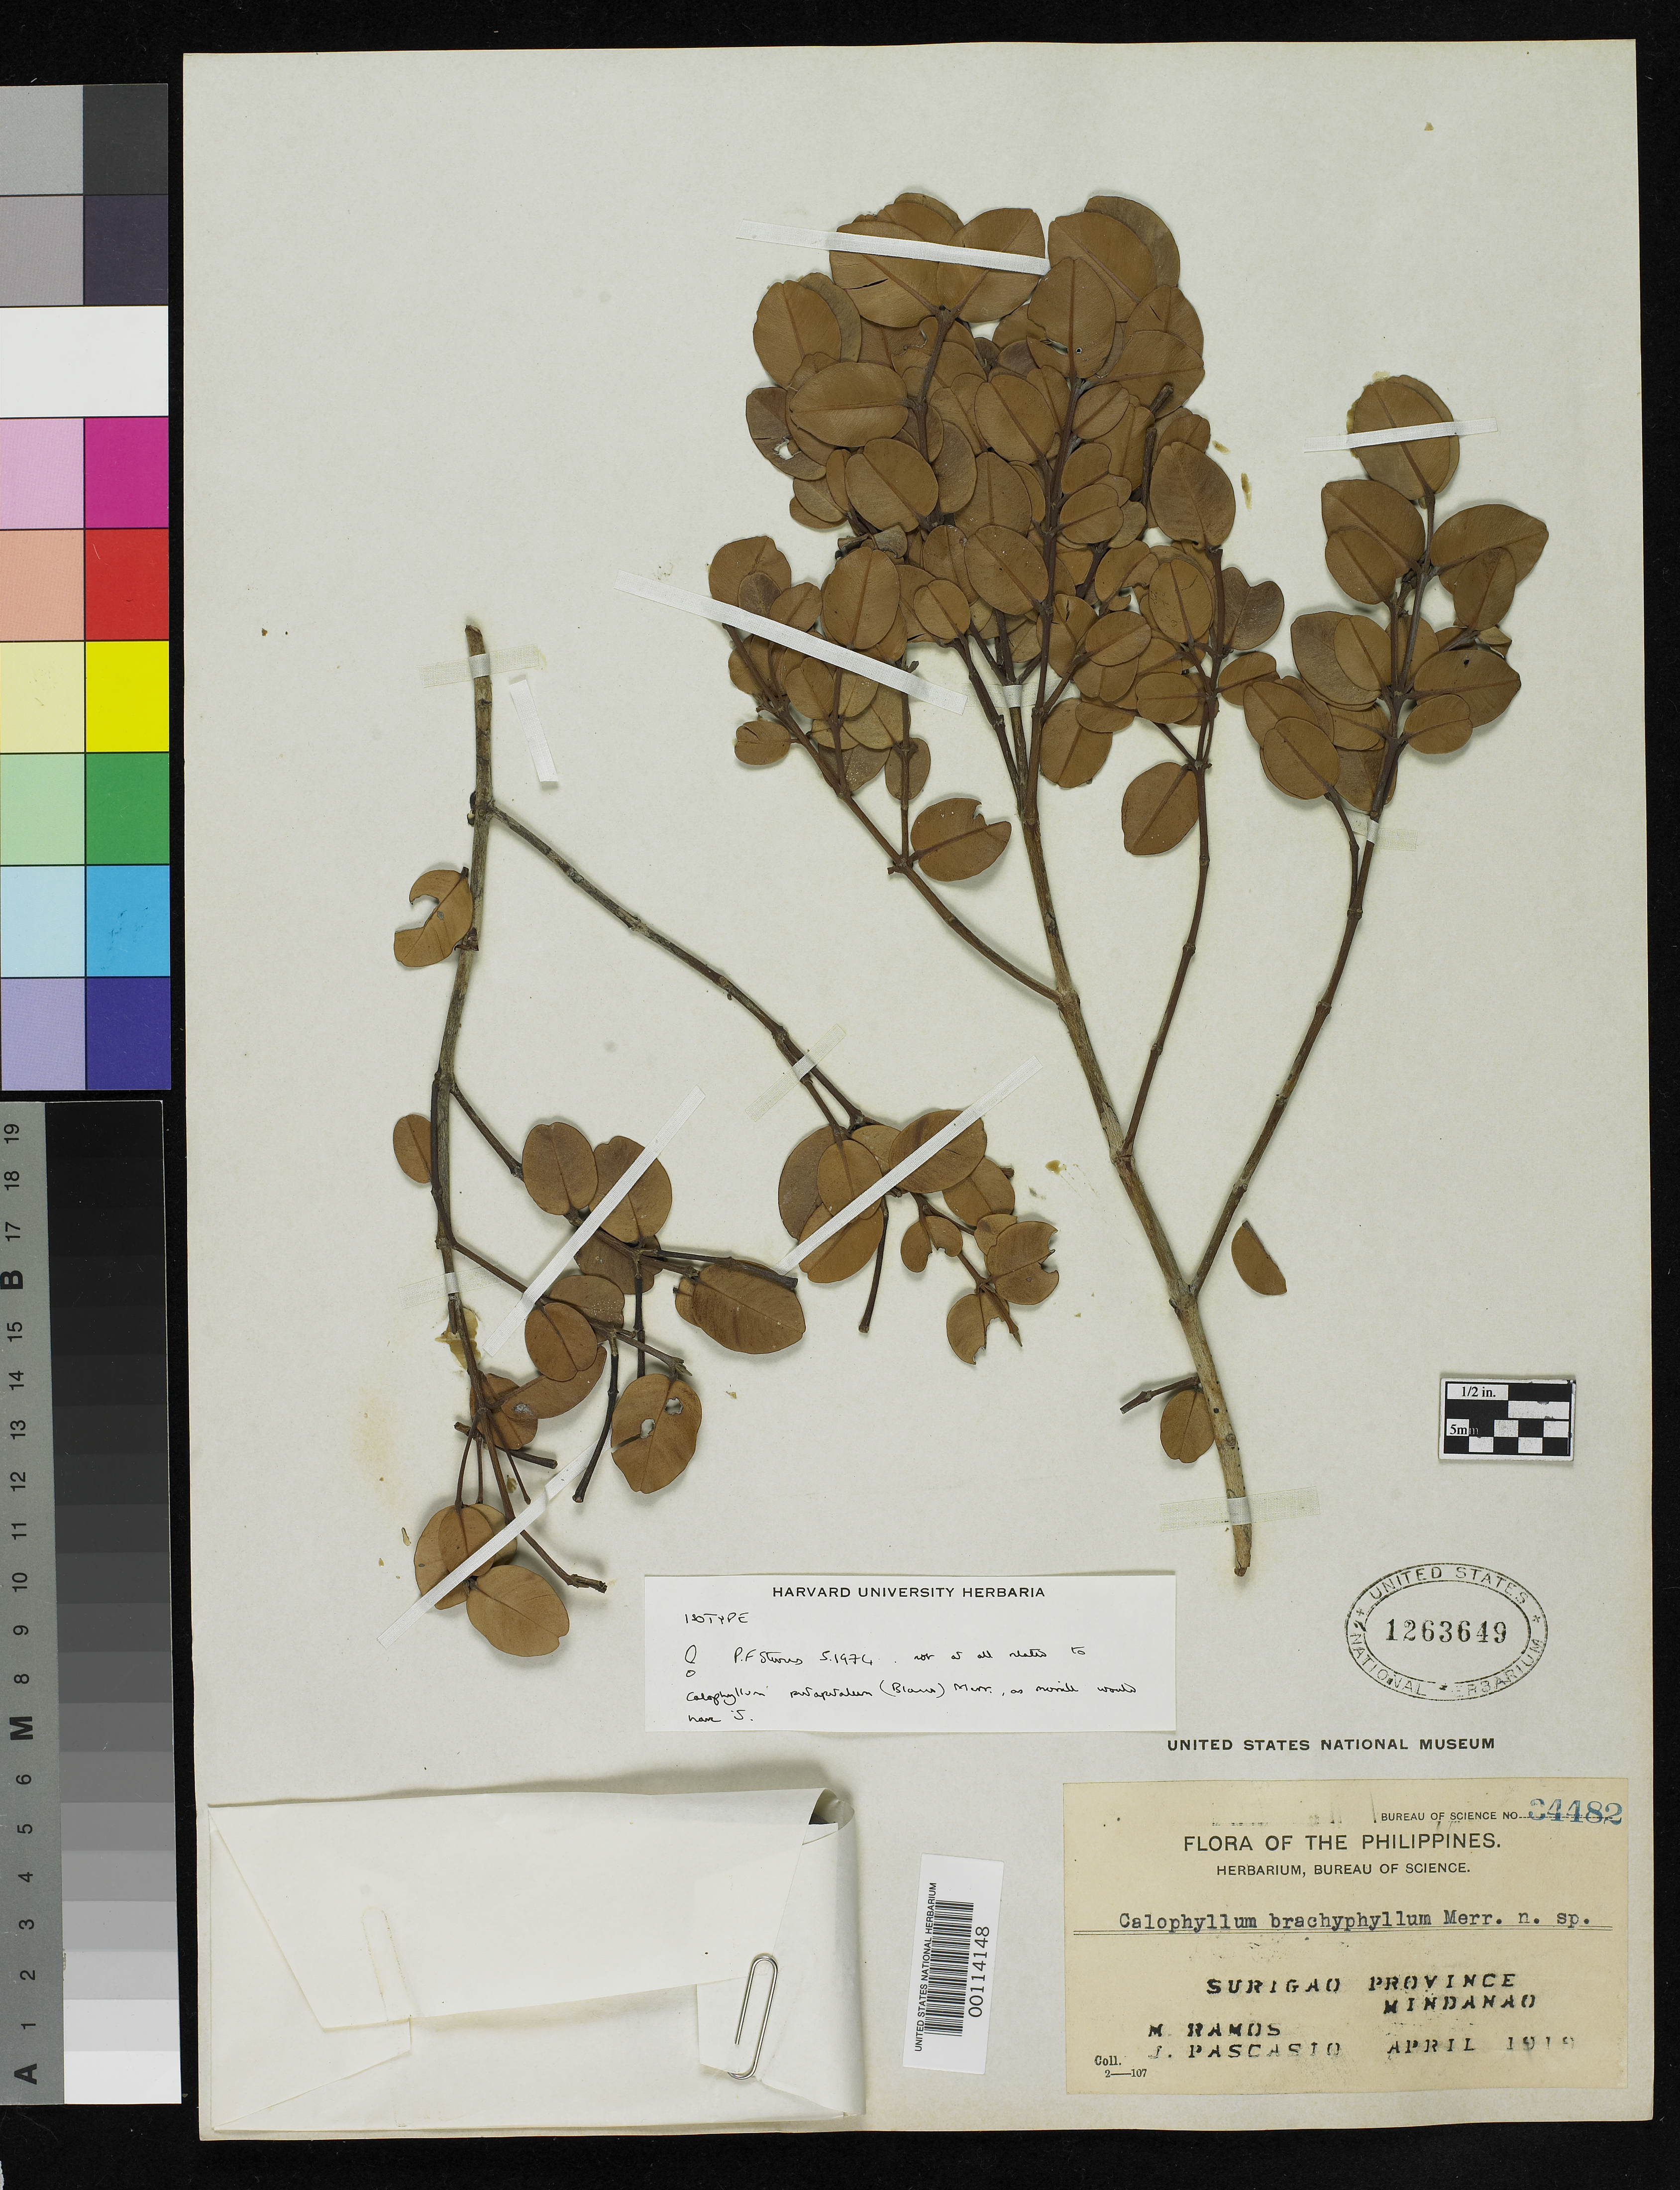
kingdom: Plantae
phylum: Tracheophyta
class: Magnoliopsida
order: Malpighiales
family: Calophyllaceae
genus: Calophyllum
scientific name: Calophyllum brachyphyllum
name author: Merr.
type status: Isotype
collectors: M. Ramos & J. Pascasio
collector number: Bur. Sci. 34482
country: Philippines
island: Mindanao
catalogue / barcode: US 1263649